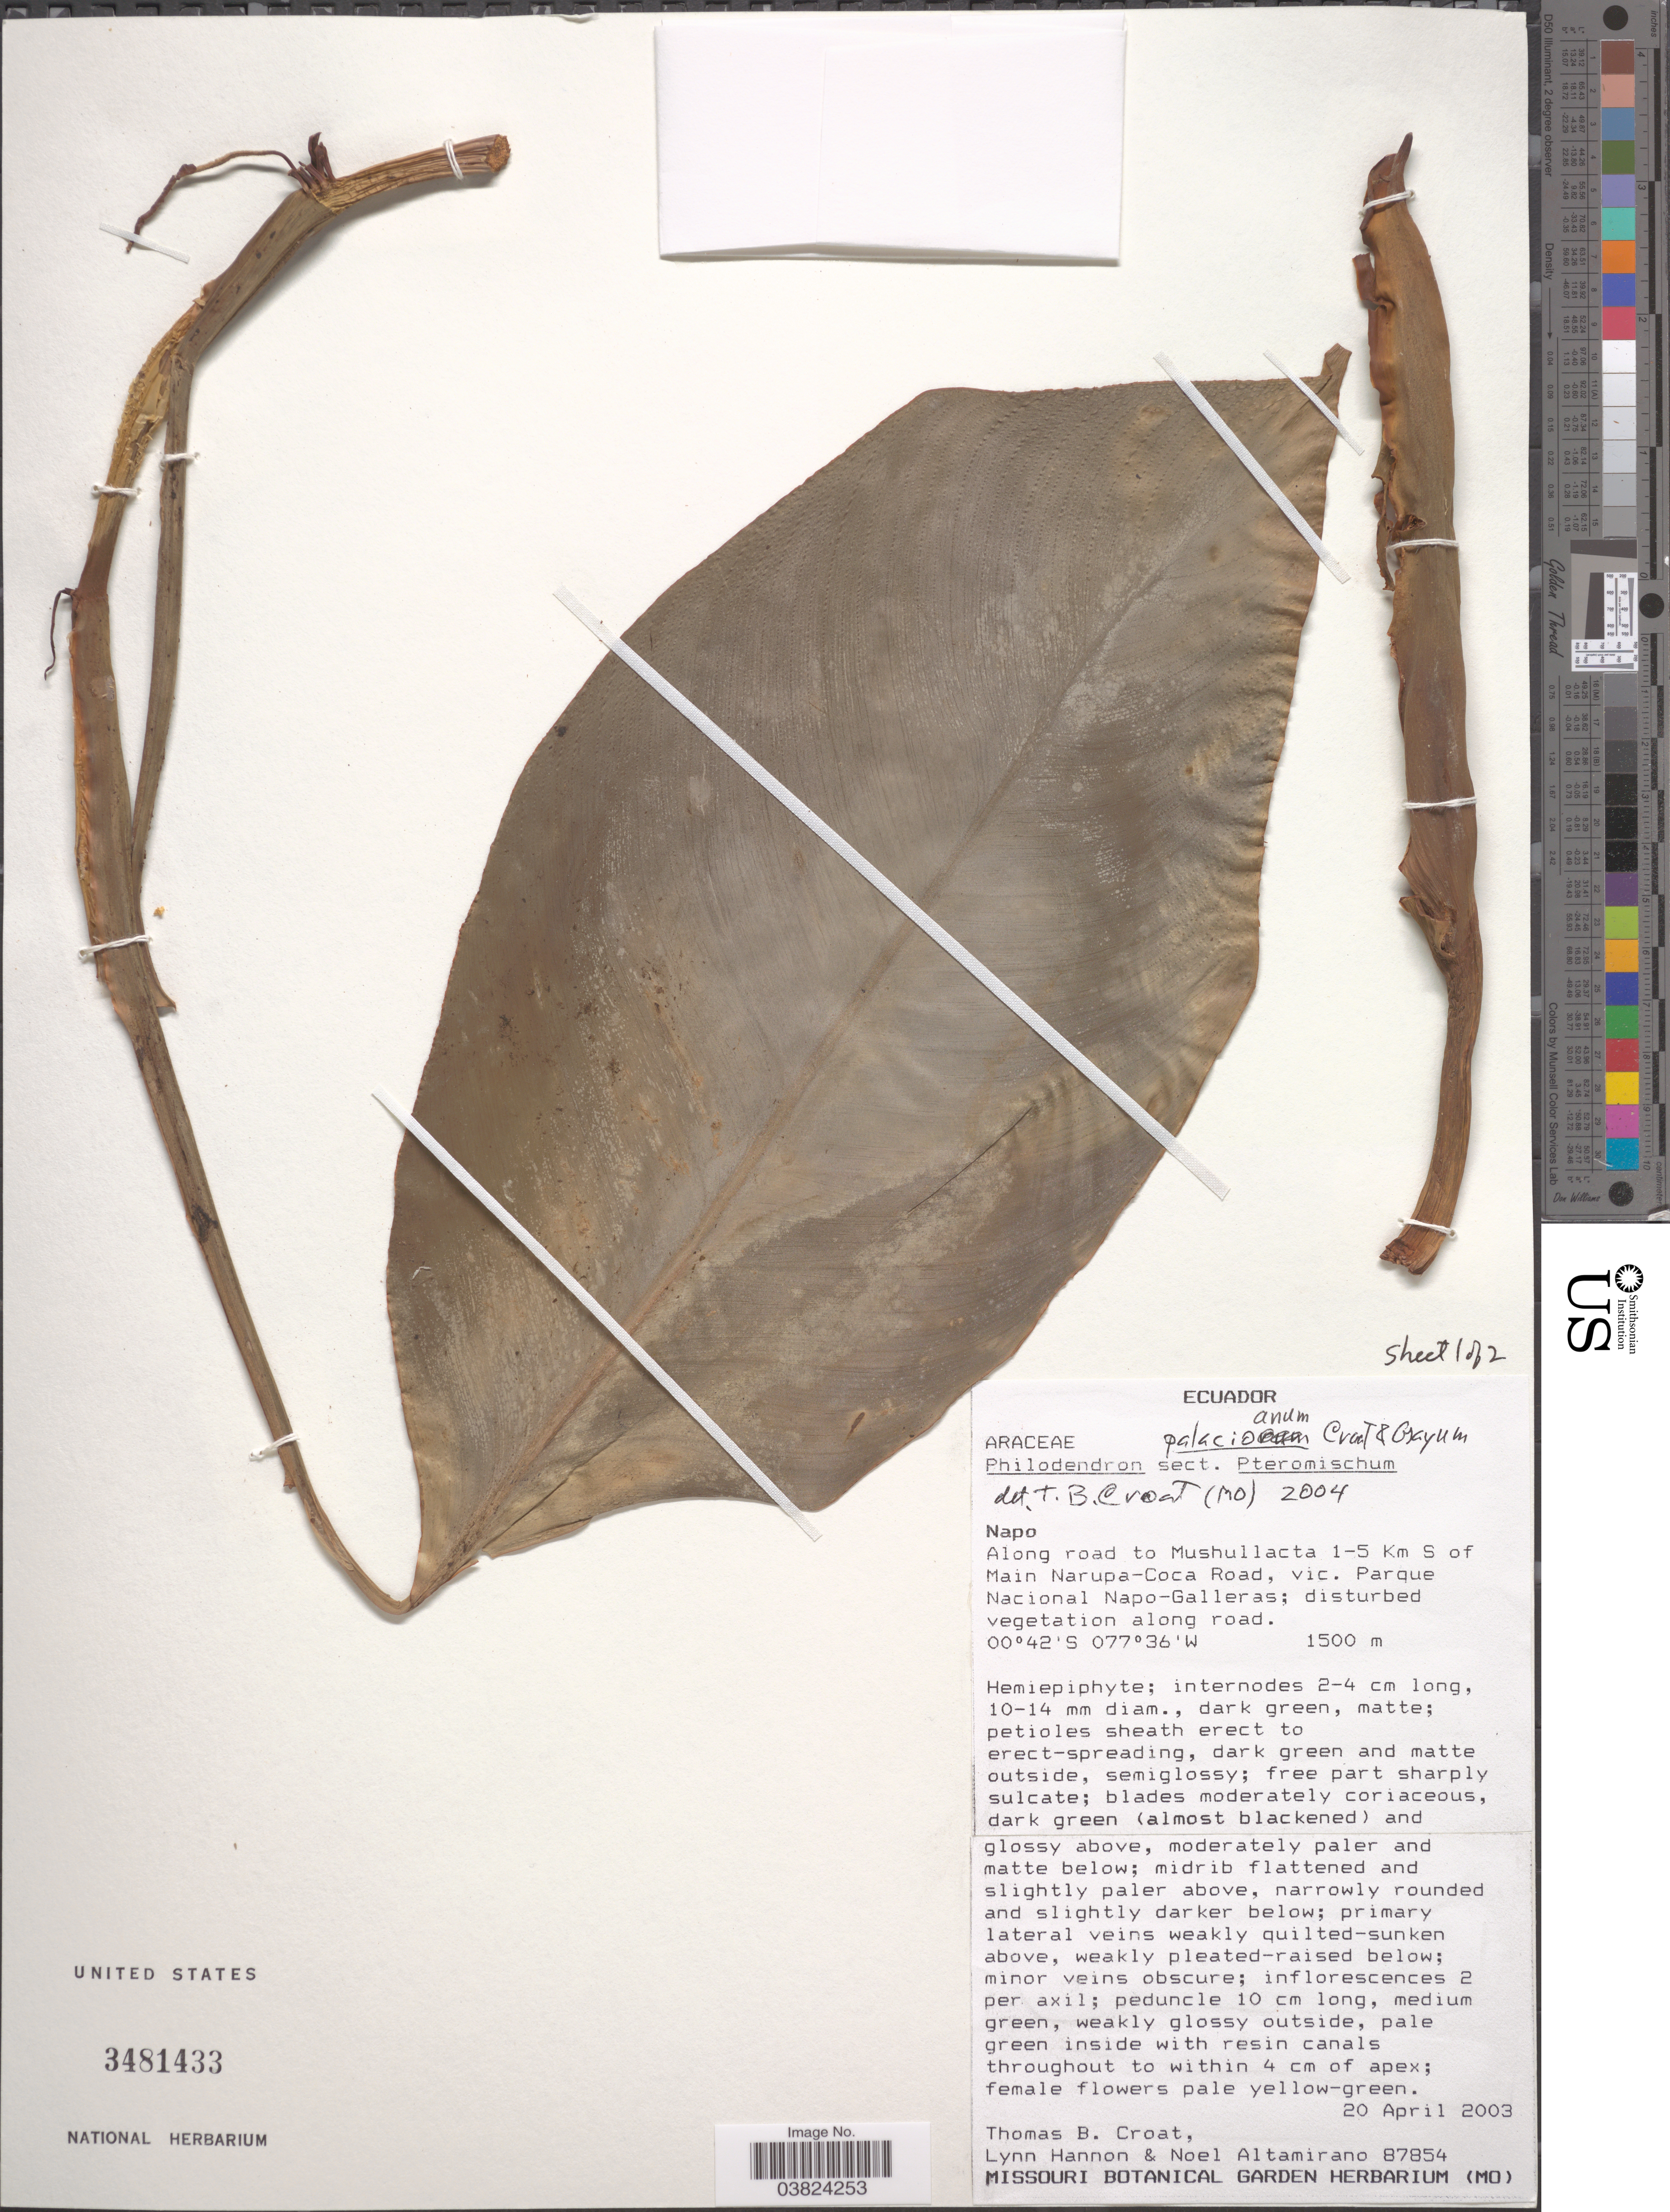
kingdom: Plantae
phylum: Tracheophyta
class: Liliopsida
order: Alismatales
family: Araceae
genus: Philodendron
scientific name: Philodendron palaciosii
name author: Croat & Grayum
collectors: T. B. Croat, L. Hannon & N. Altamirano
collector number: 87854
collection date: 2003-04-20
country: Ecuador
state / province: Napo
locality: Along road to Mushullacta 1-5 Km S of Main Narupa-Coca Road, vic. Parque Nacional Napo-Galleras; disturbed vegetation along road.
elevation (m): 1500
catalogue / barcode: US 3481433